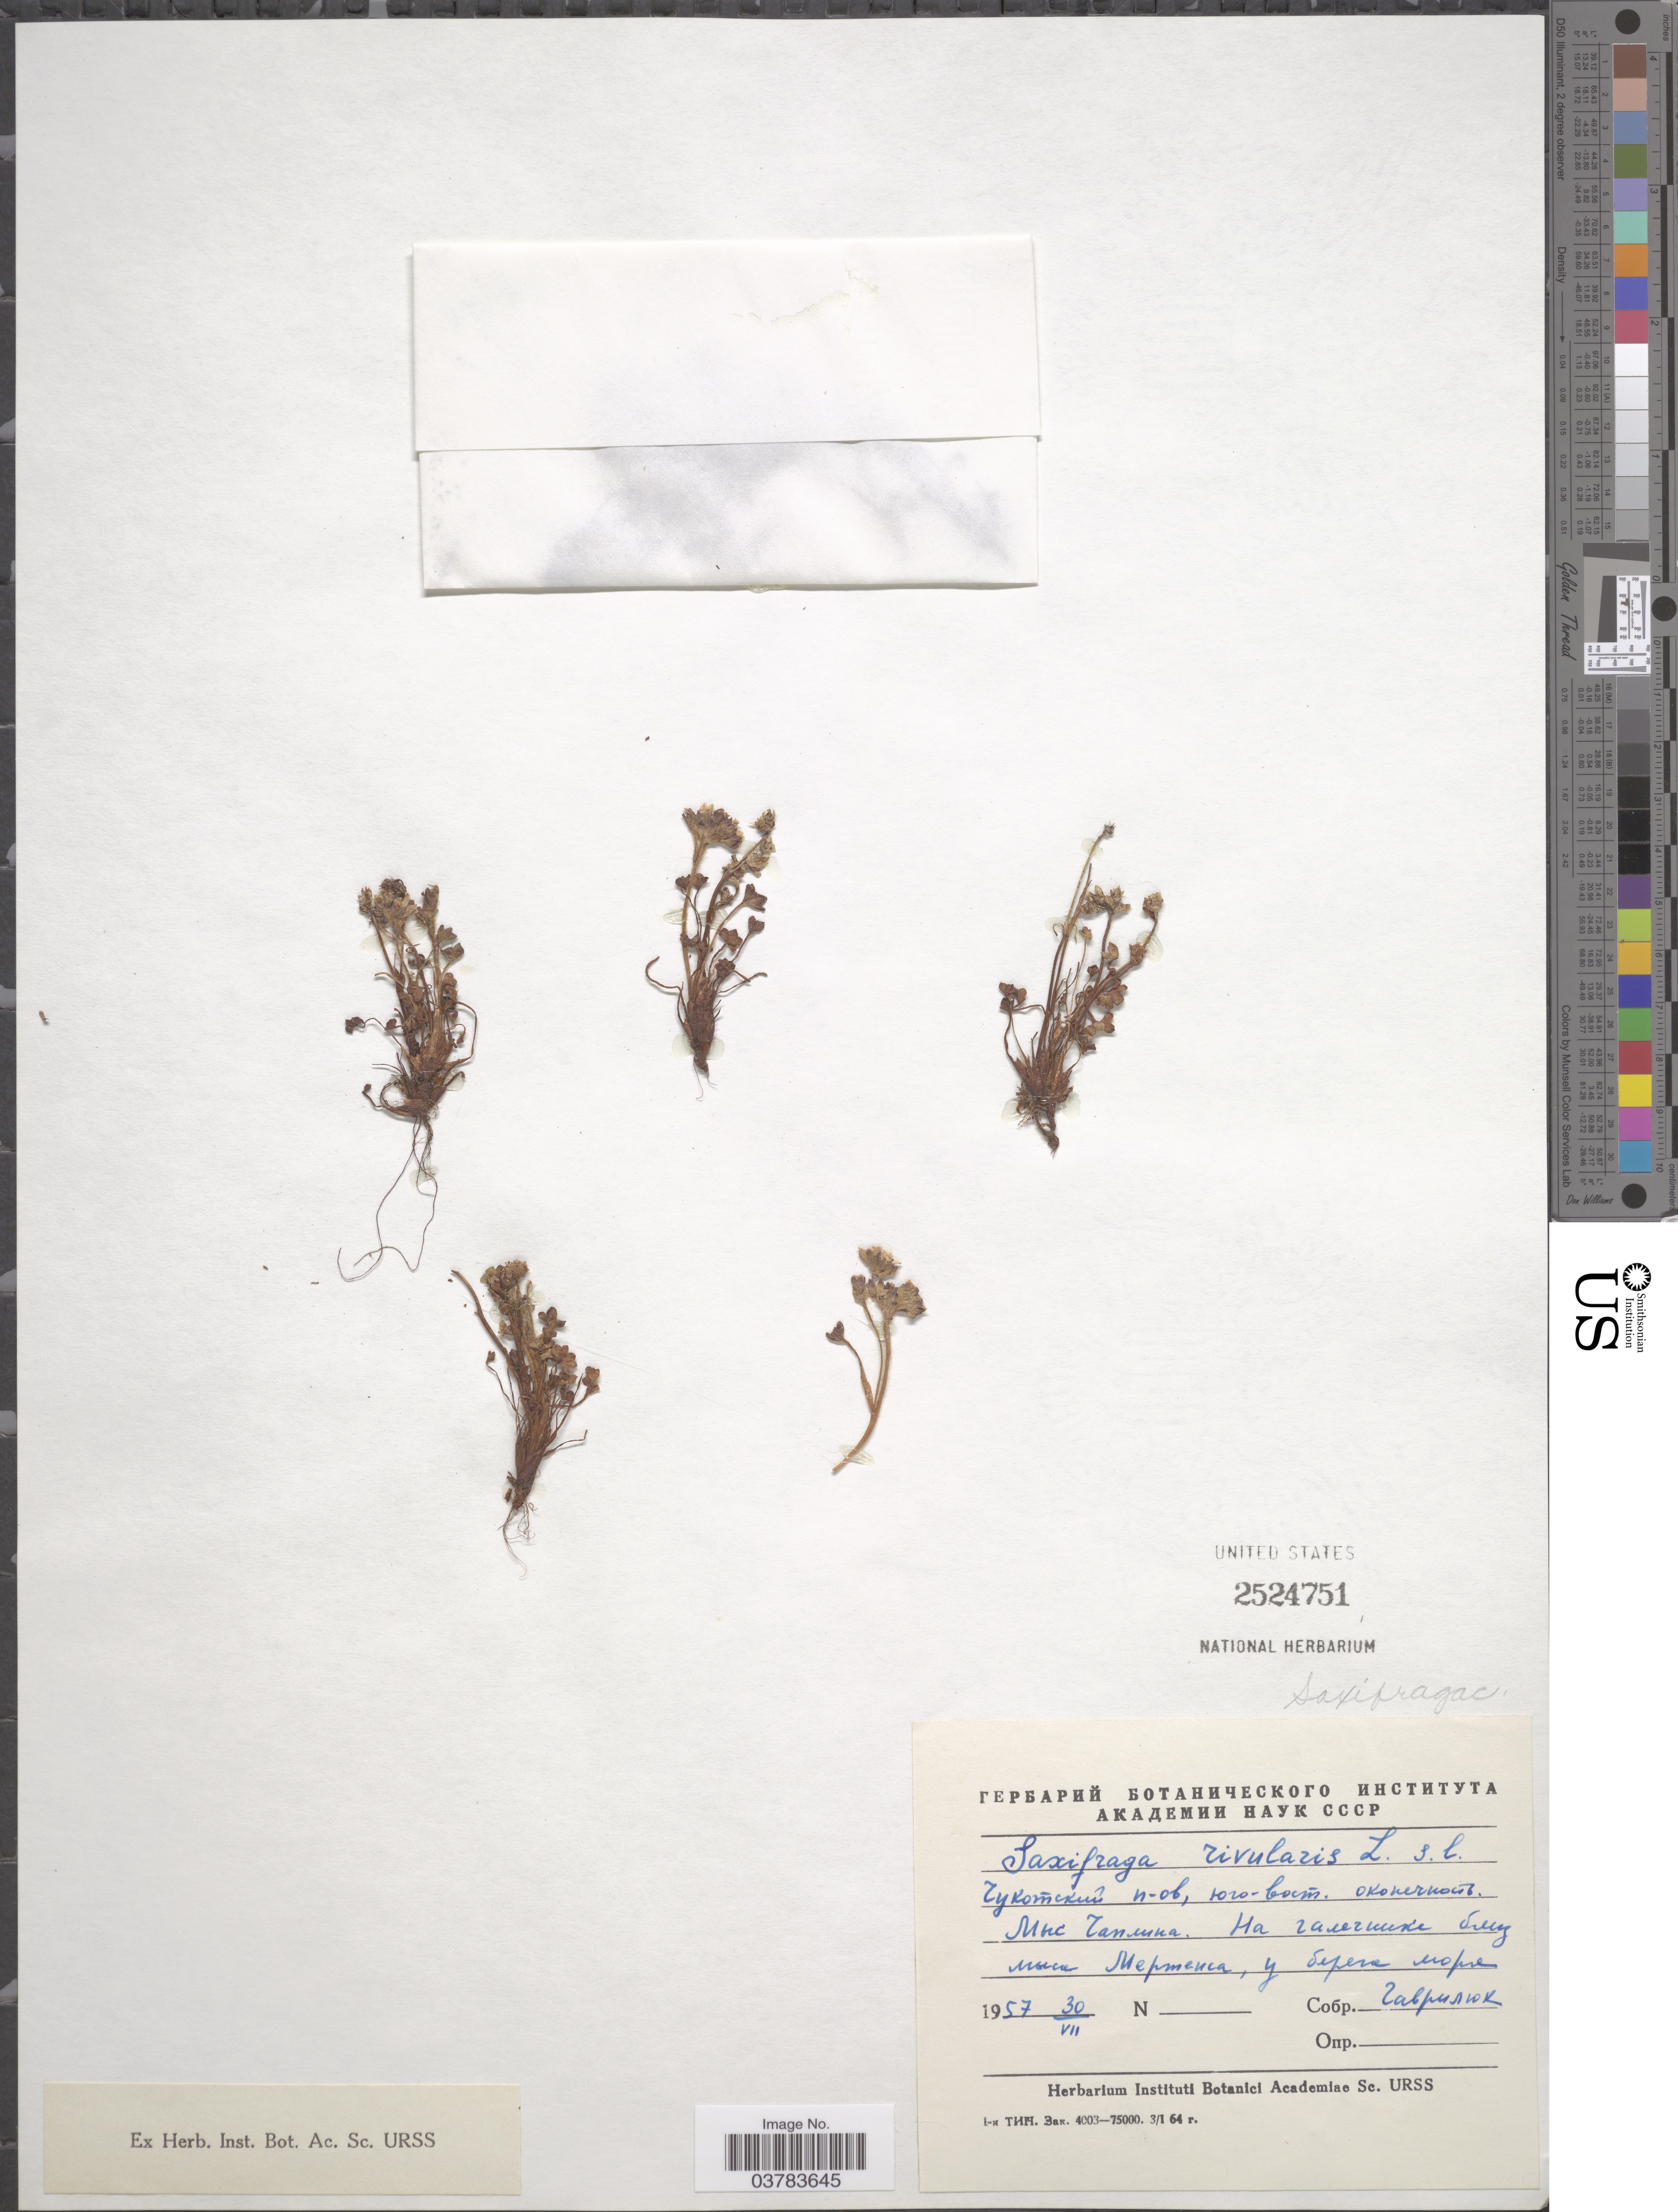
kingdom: Plantae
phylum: Tracheophyta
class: Magnoliopsida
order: Saxifragales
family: Saxifragaceae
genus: Saxifraga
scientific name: Saxifraga rivularis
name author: L.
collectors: V. Gavrilyuk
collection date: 1957-07-30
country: Russian Federation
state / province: Chukotka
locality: Cape Chaplin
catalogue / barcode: US 2524751